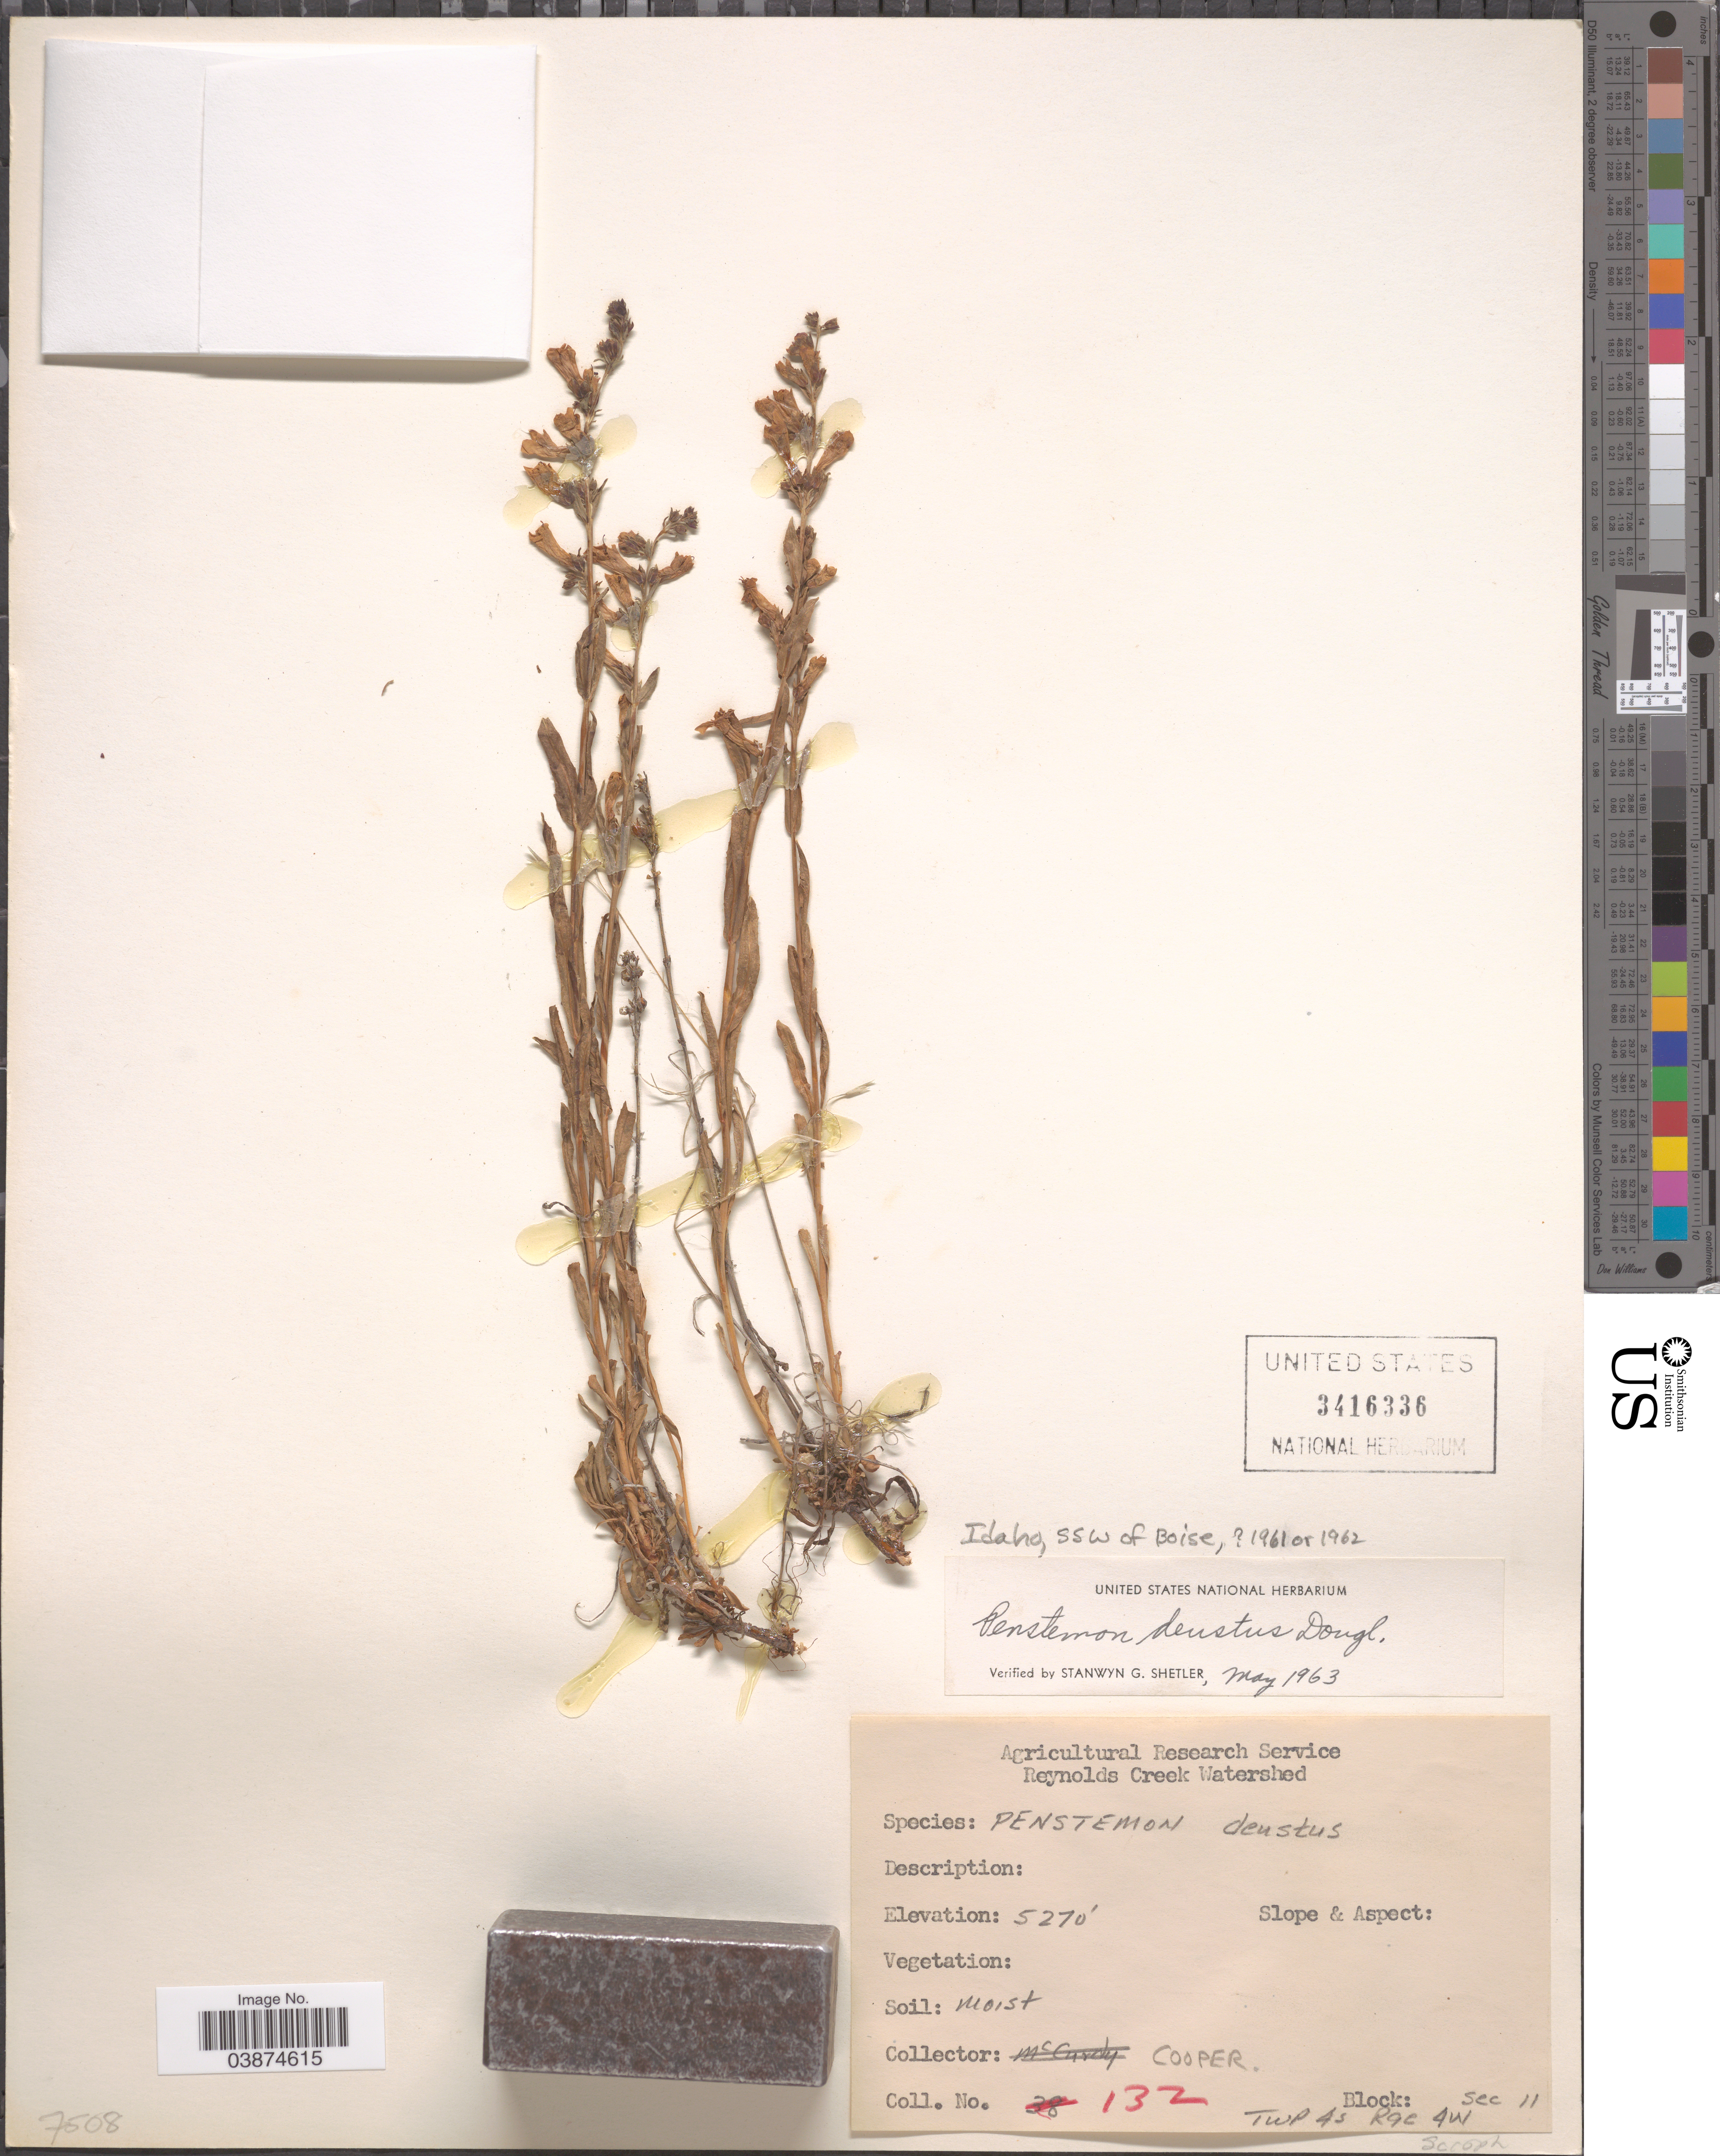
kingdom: Plantae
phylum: Tracheophyta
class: Magnoliopsida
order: Lamiales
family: Plantaginaceae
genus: Penstemon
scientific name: Penstemon deustus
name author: Douglas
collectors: -- Cooper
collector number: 132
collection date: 1961/1962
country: United States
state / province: Idaho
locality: SSW of Boise. Reynolds Creek Watershed. Sec 11. TWP 45 R9e 4W.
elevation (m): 1606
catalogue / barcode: US 3416336